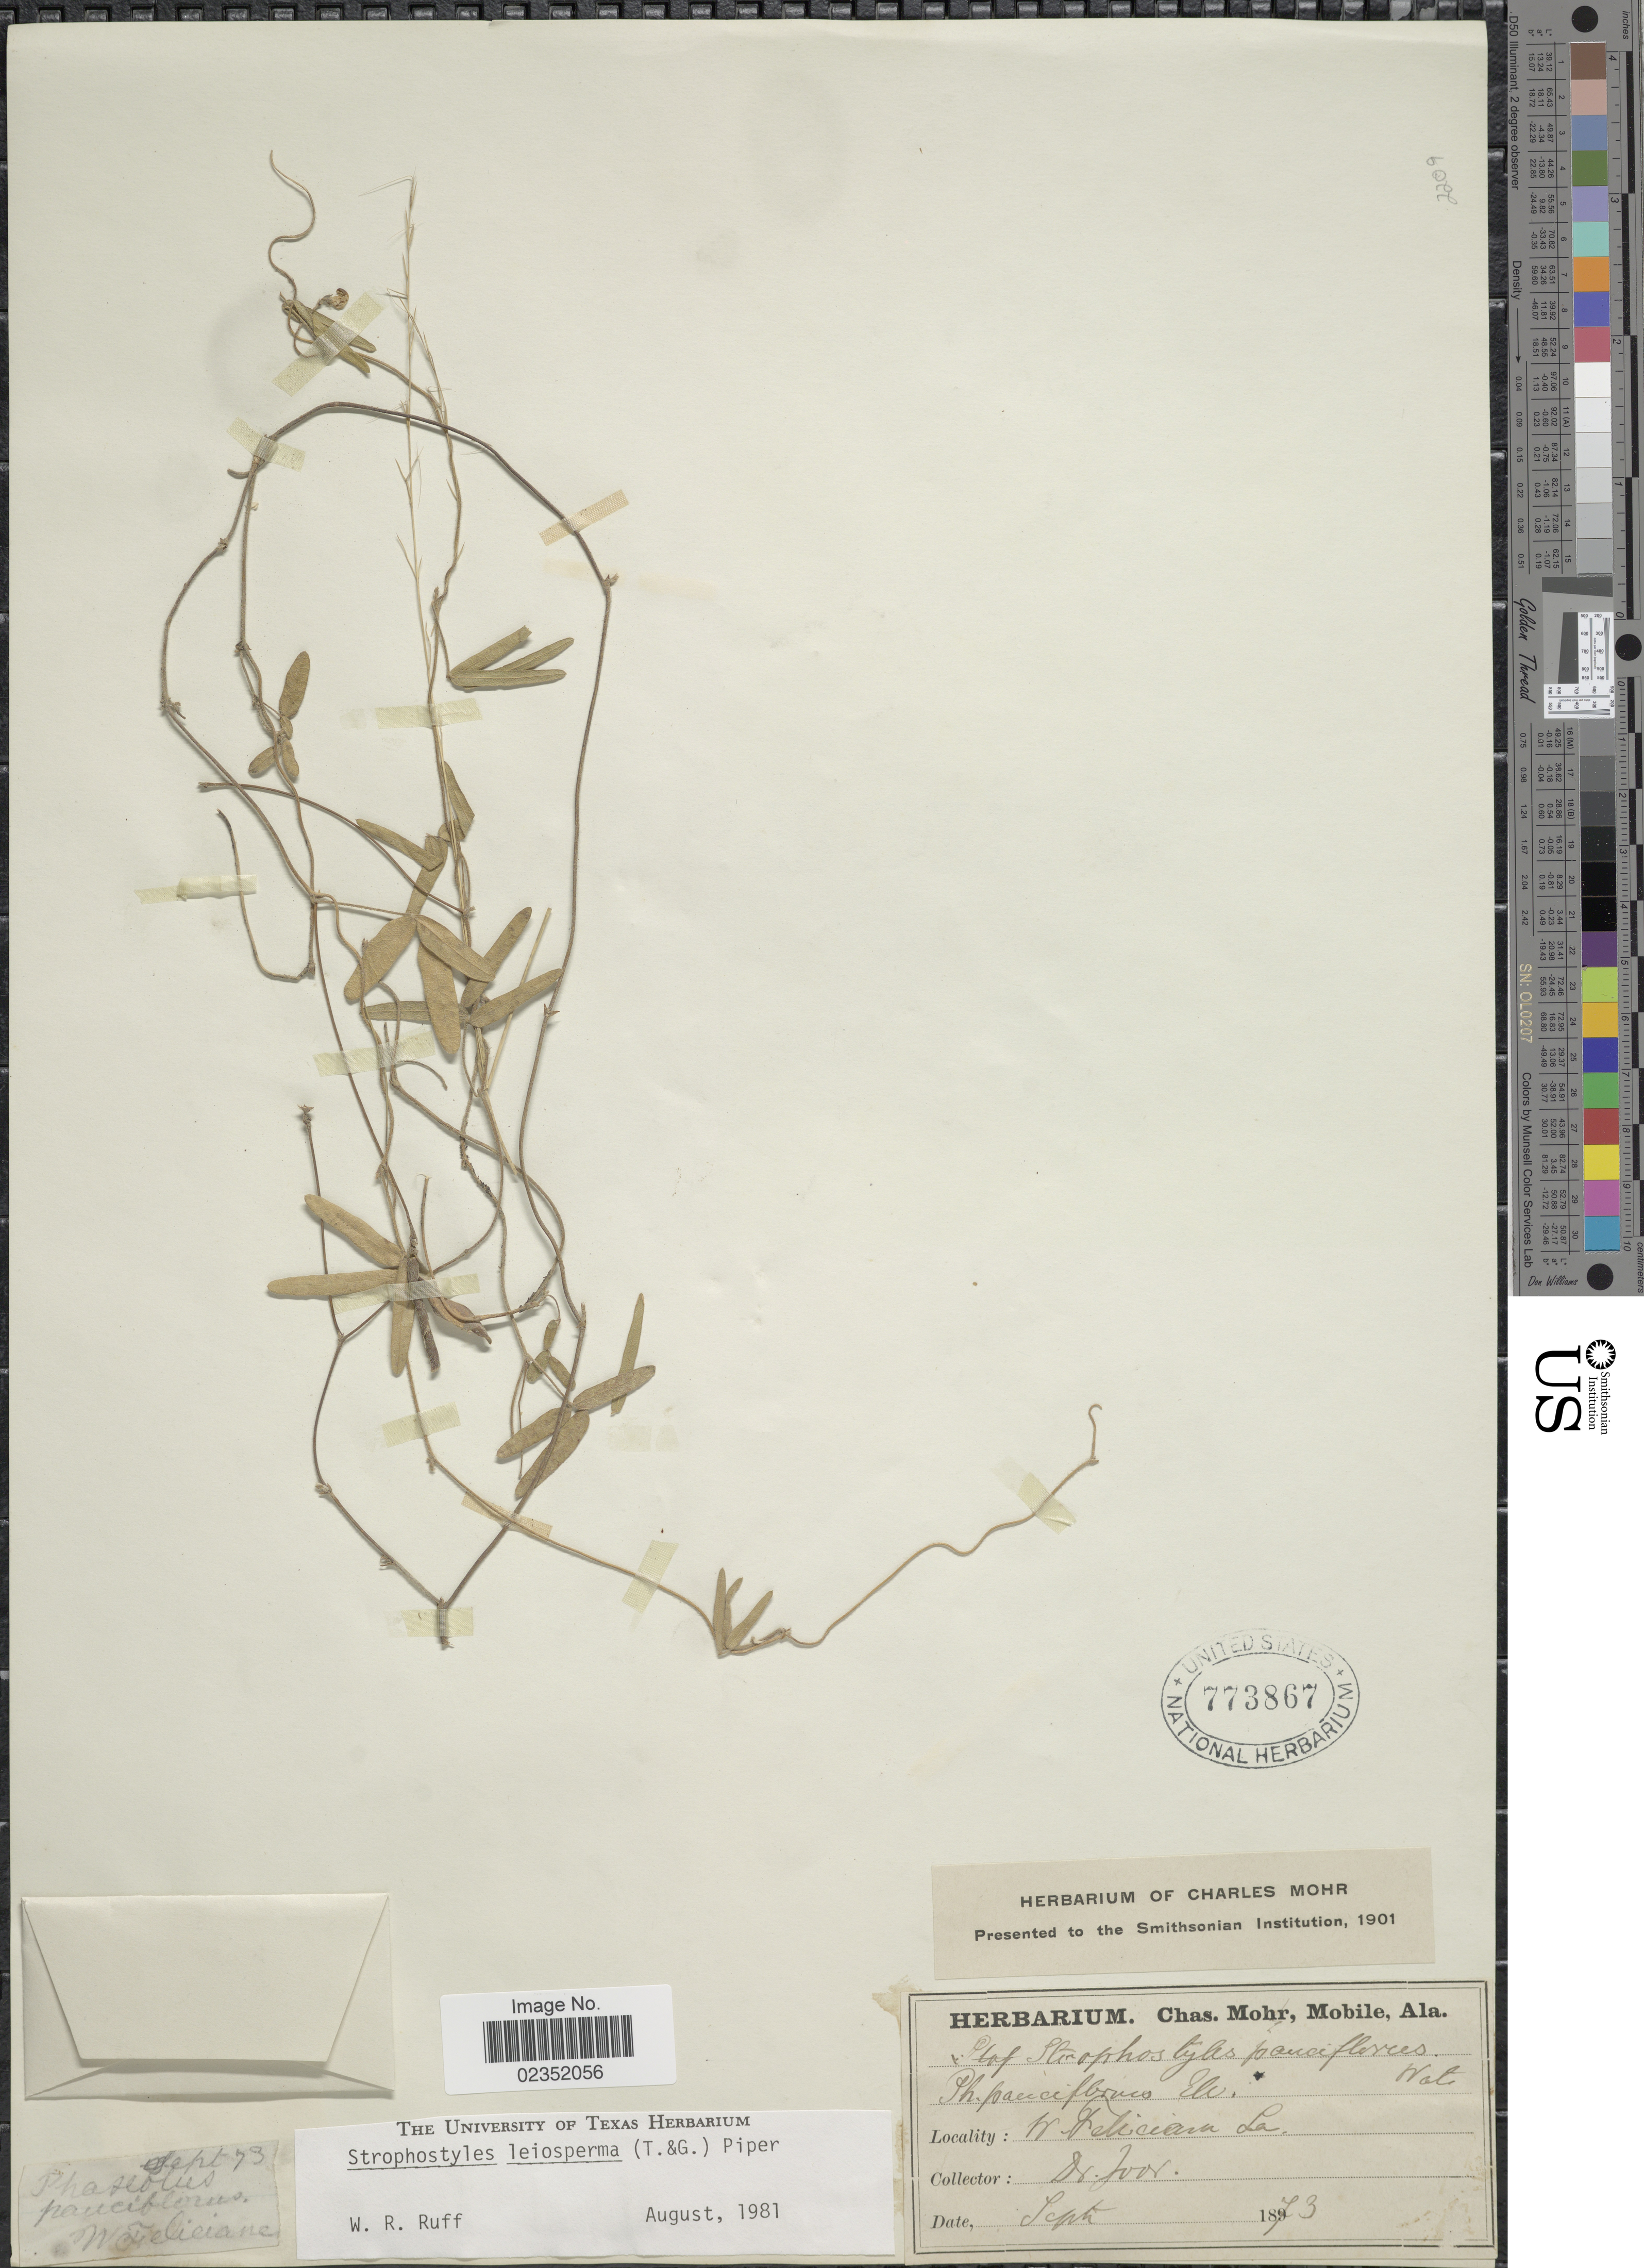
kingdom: Plantae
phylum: Tracheophyta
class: Magnoliopsida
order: Fabales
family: Fabaceae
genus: Strophostyles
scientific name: Strophostyles leiosperma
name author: (Torr. & A. Gray) Piper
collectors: -. Joor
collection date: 1873-09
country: United States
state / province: Louisiana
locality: W Feliciana.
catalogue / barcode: US 773867